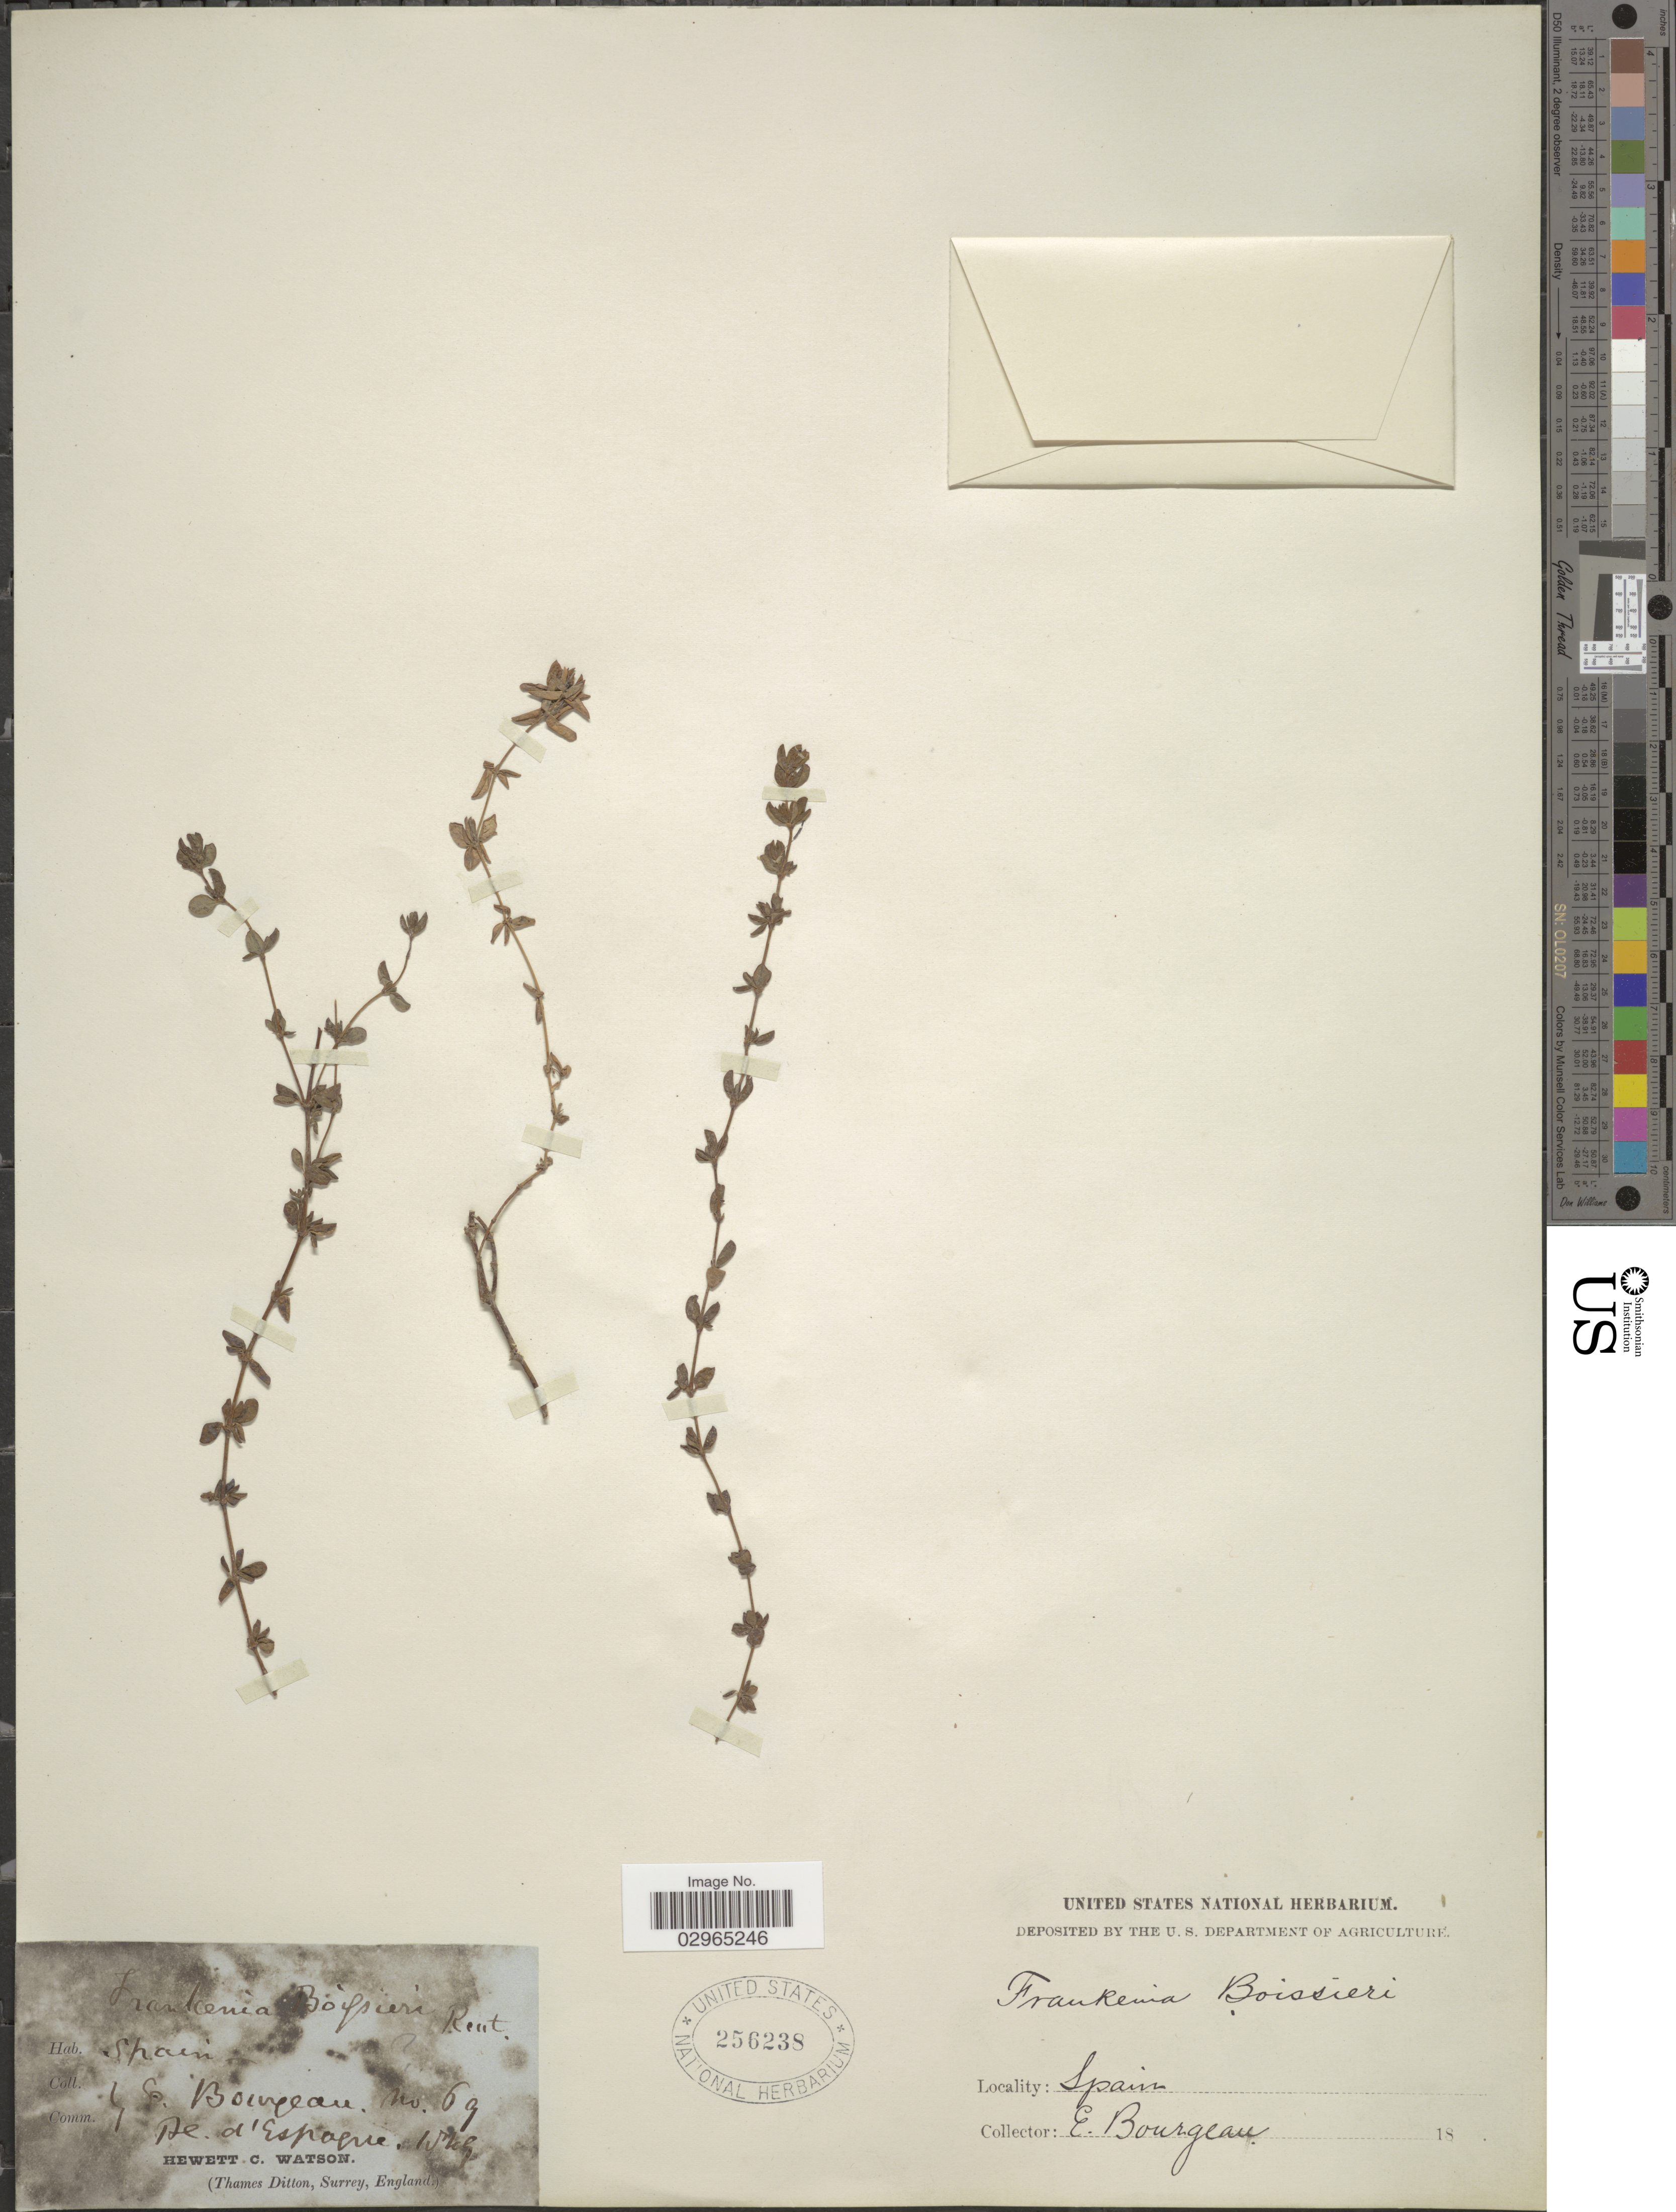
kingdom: Plantae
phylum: Tracheophyta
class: Magnoliopsida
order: Caryophyllales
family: Frankeniaceae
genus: Frankenia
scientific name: Frankenia boissieri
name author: Reut. ex Boiss.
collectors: E. Bourgeau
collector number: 69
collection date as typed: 18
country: Spain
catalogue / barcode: US 256238